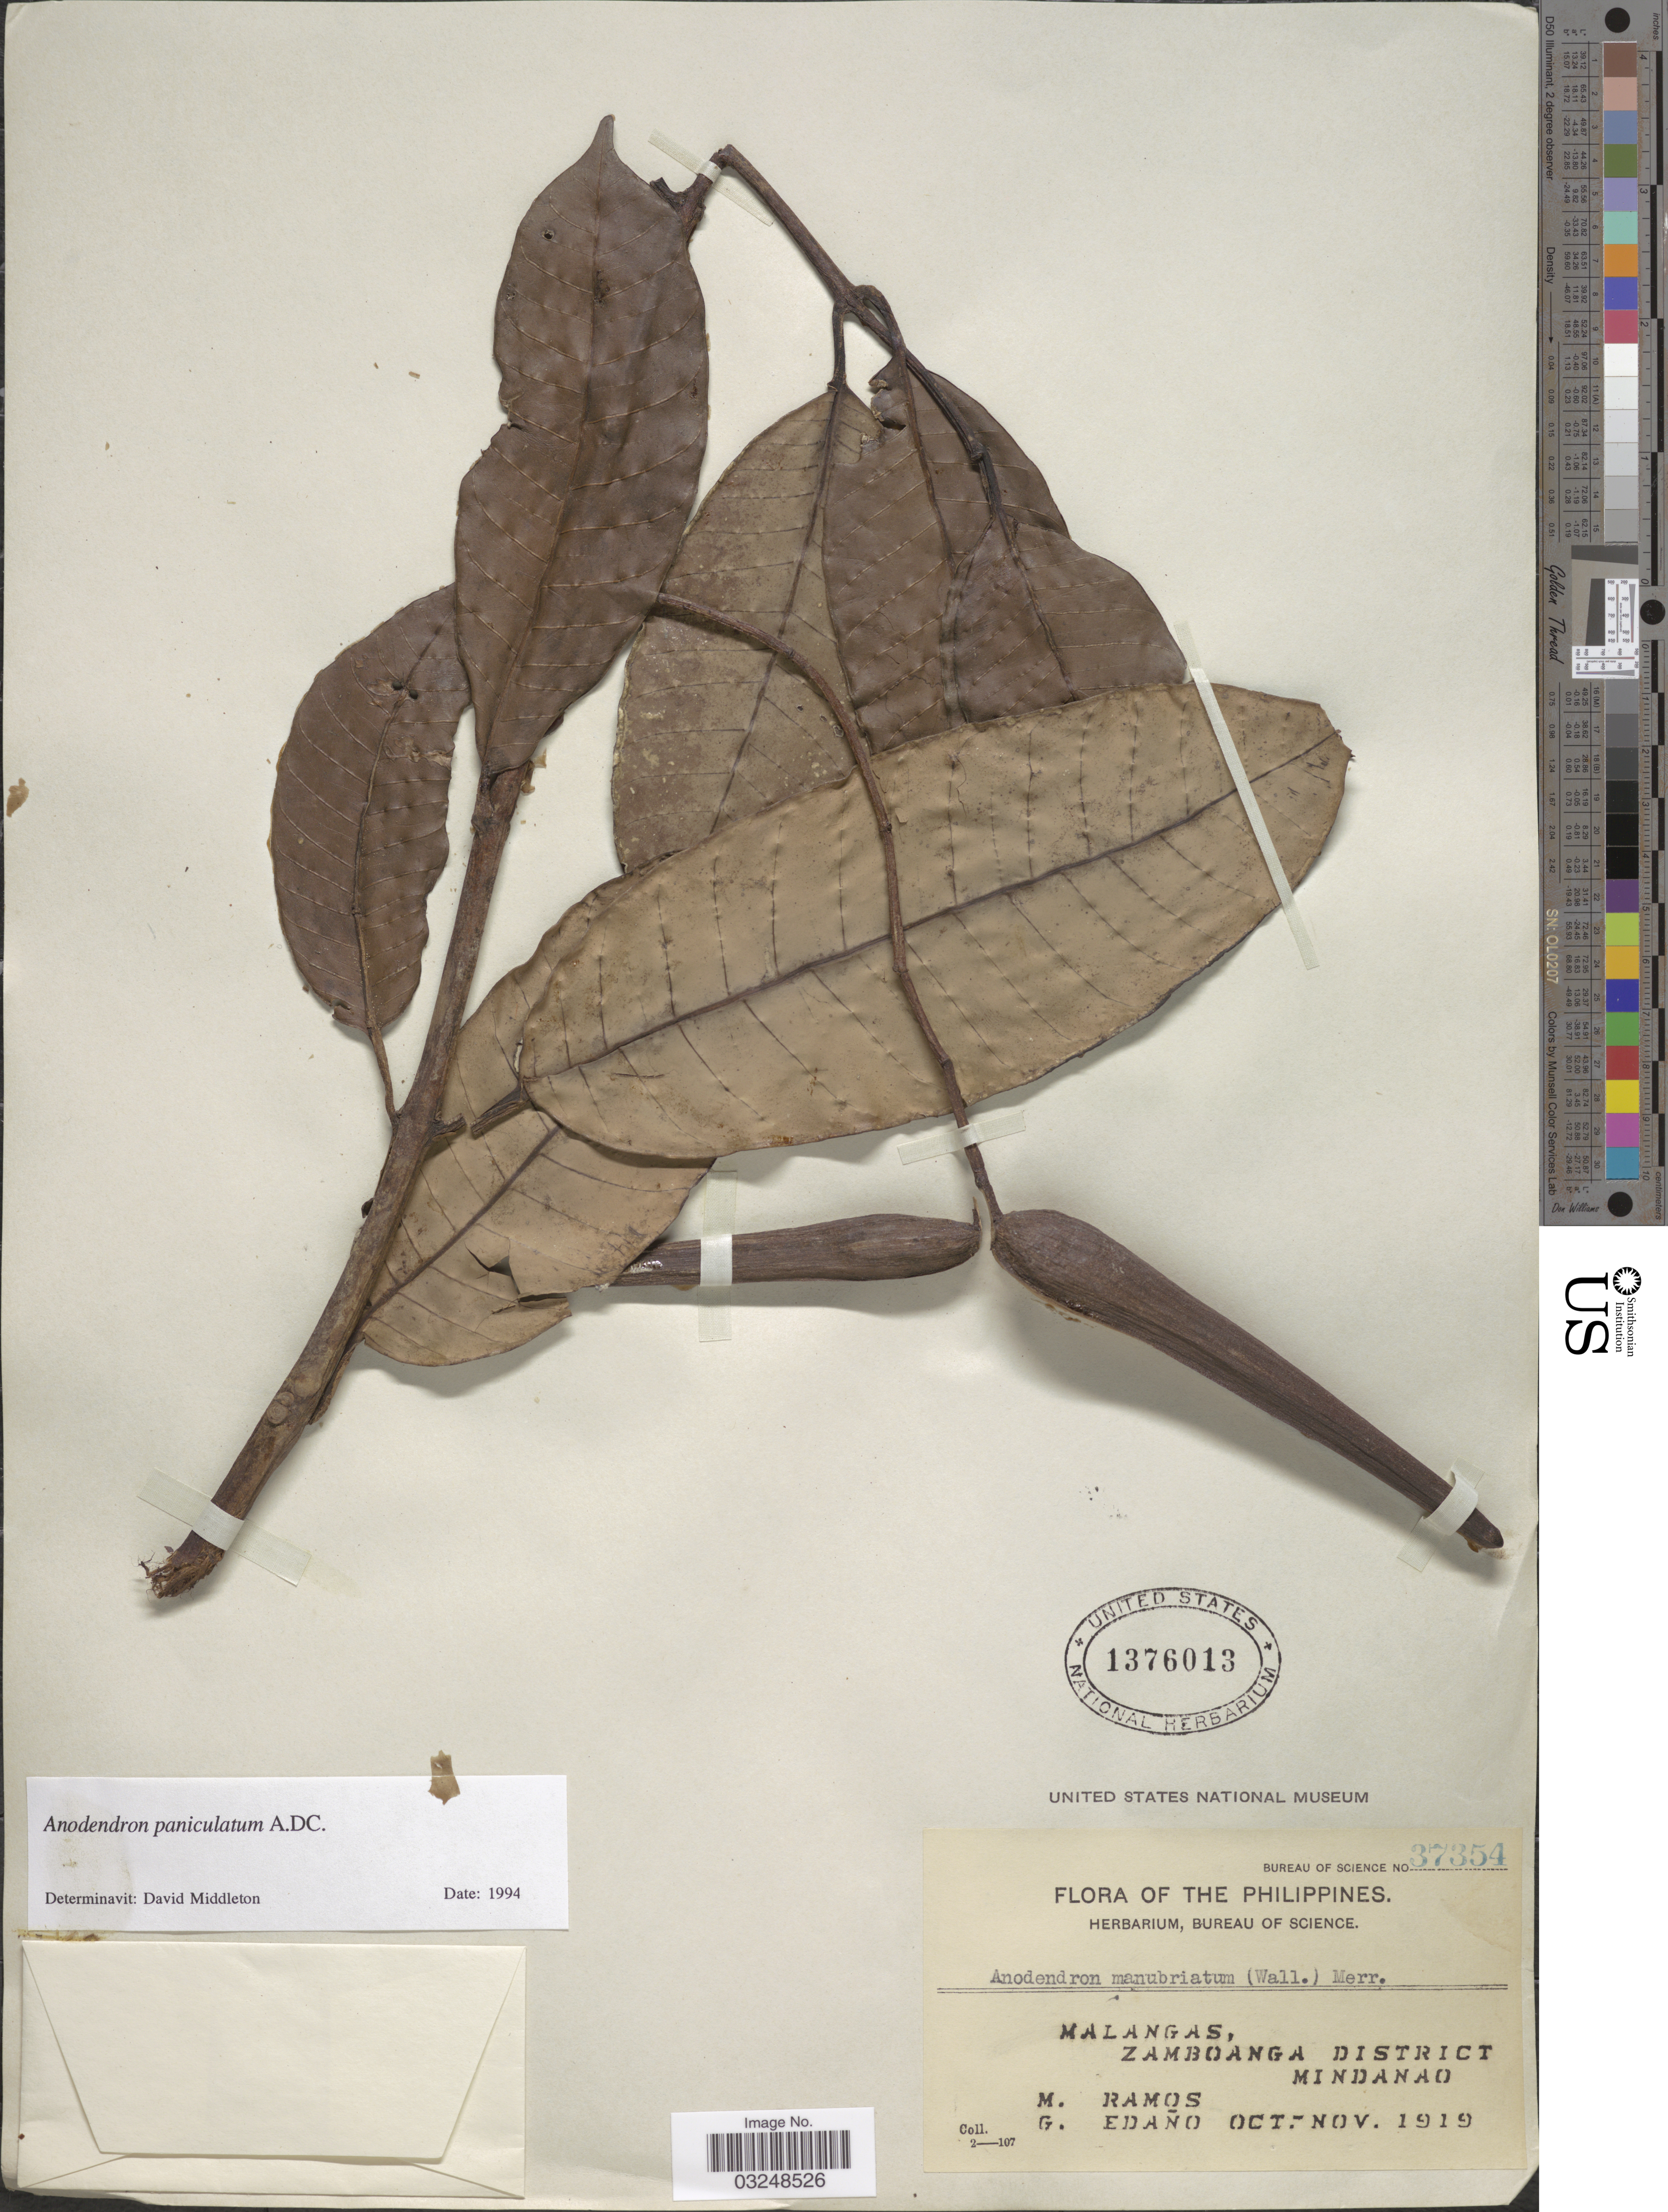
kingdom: Plantae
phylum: Tracheophyta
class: Magnoliopsida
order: Gentianales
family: Apocynaceae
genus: Anodendron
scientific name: Anodendron paniculatum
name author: A. DC.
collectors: M. Ramos & G. Edaño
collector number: Bureau of Science 37354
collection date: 1919-10/1919-11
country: Philippines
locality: Malangas, Zamboanga District, Mindanao.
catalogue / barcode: US 1376013